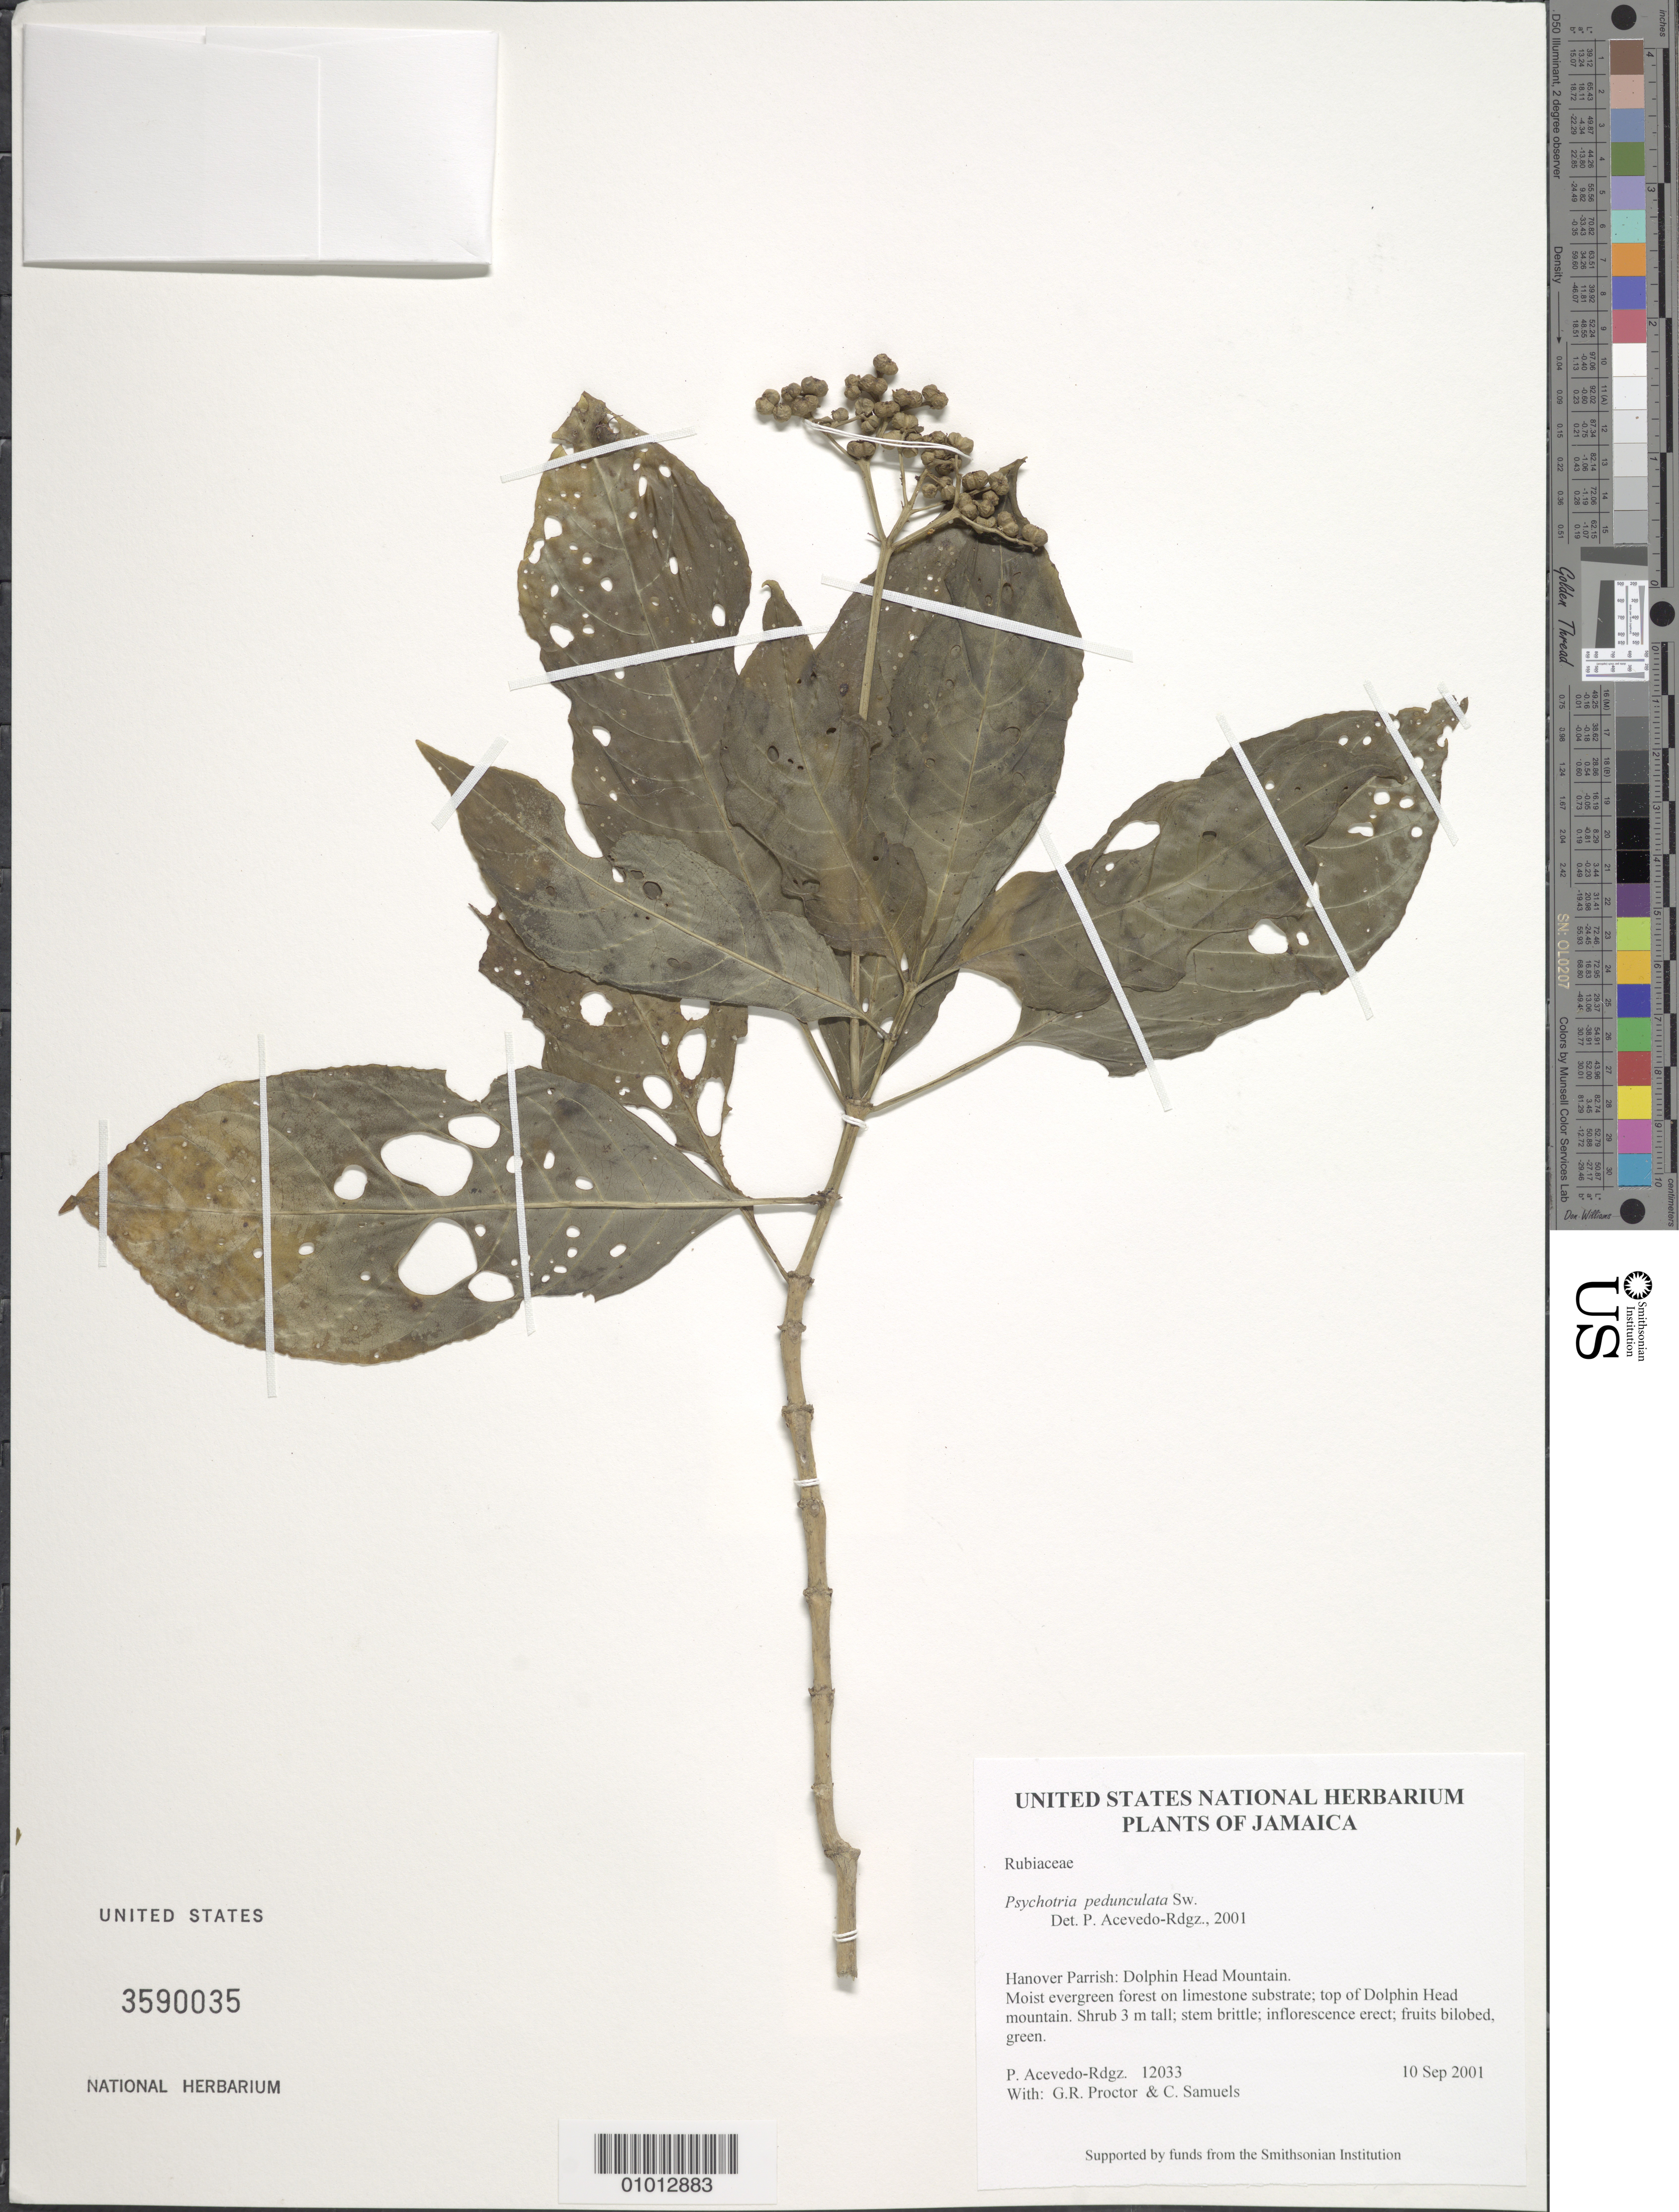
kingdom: Plantae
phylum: Tracheophyta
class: Magnoliopsida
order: Gentianales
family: Rubiaceae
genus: Psychotria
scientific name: Psychotria pedunculata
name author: Sw.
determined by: Acevedo-Rodríguez, P., (BOT), Smithsonian Institution - National Museum of Natural History (UNITED STATES)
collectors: P. Acevedo-Rodr., G. R. Proctor & C. Samuels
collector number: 12033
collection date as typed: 10 Sep 2001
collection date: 2001-09-10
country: Jamaica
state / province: Hanover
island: Jamaica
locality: Hanover Parrish: Dolphin Head Mountain.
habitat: Moist evergreen forest on limestone substrate; top of Dolphin Head mountain.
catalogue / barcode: US 3590035